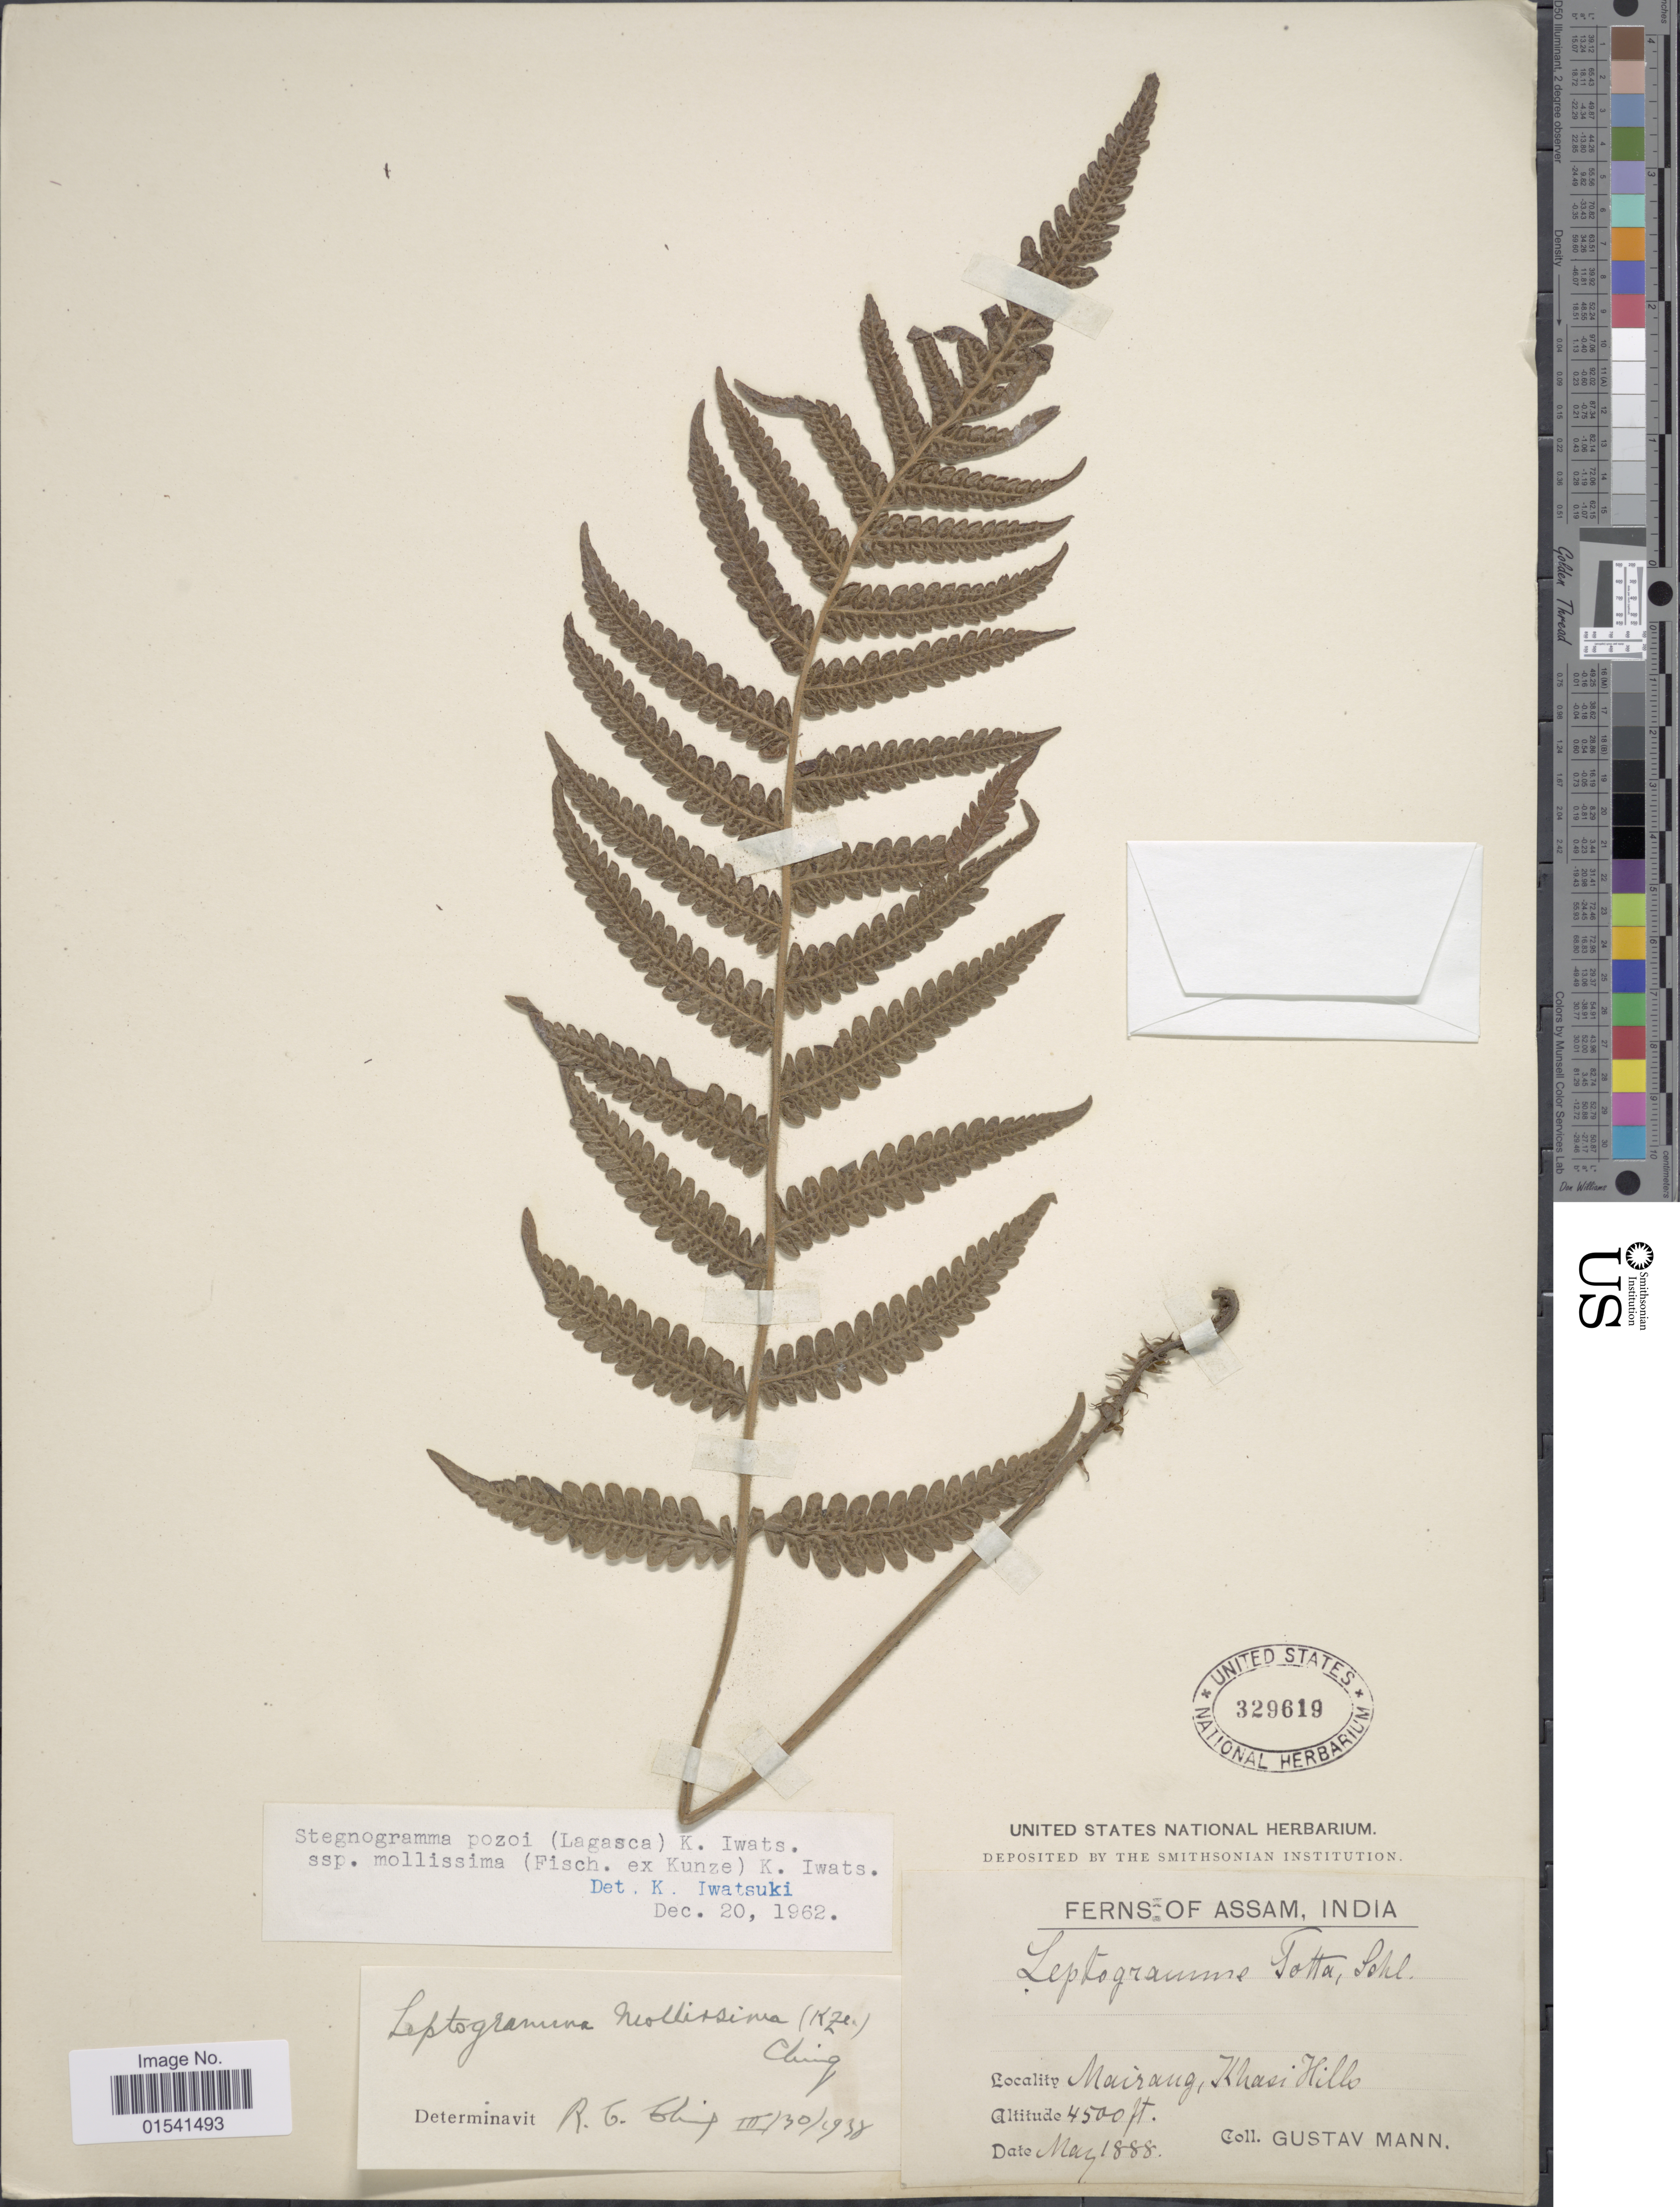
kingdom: Plantae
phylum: Tracheophyta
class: Polypodiopsida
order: Polypodiales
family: Thelypteridaceae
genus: Stegnogramma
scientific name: Stegnogramma mollissima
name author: (Fisch. ex Kunze) Fraser-Jenk.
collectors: G. Mann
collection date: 1888-05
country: India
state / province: Meghalaya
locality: Nairang, Khasi Hills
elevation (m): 1372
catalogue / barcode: US 329619